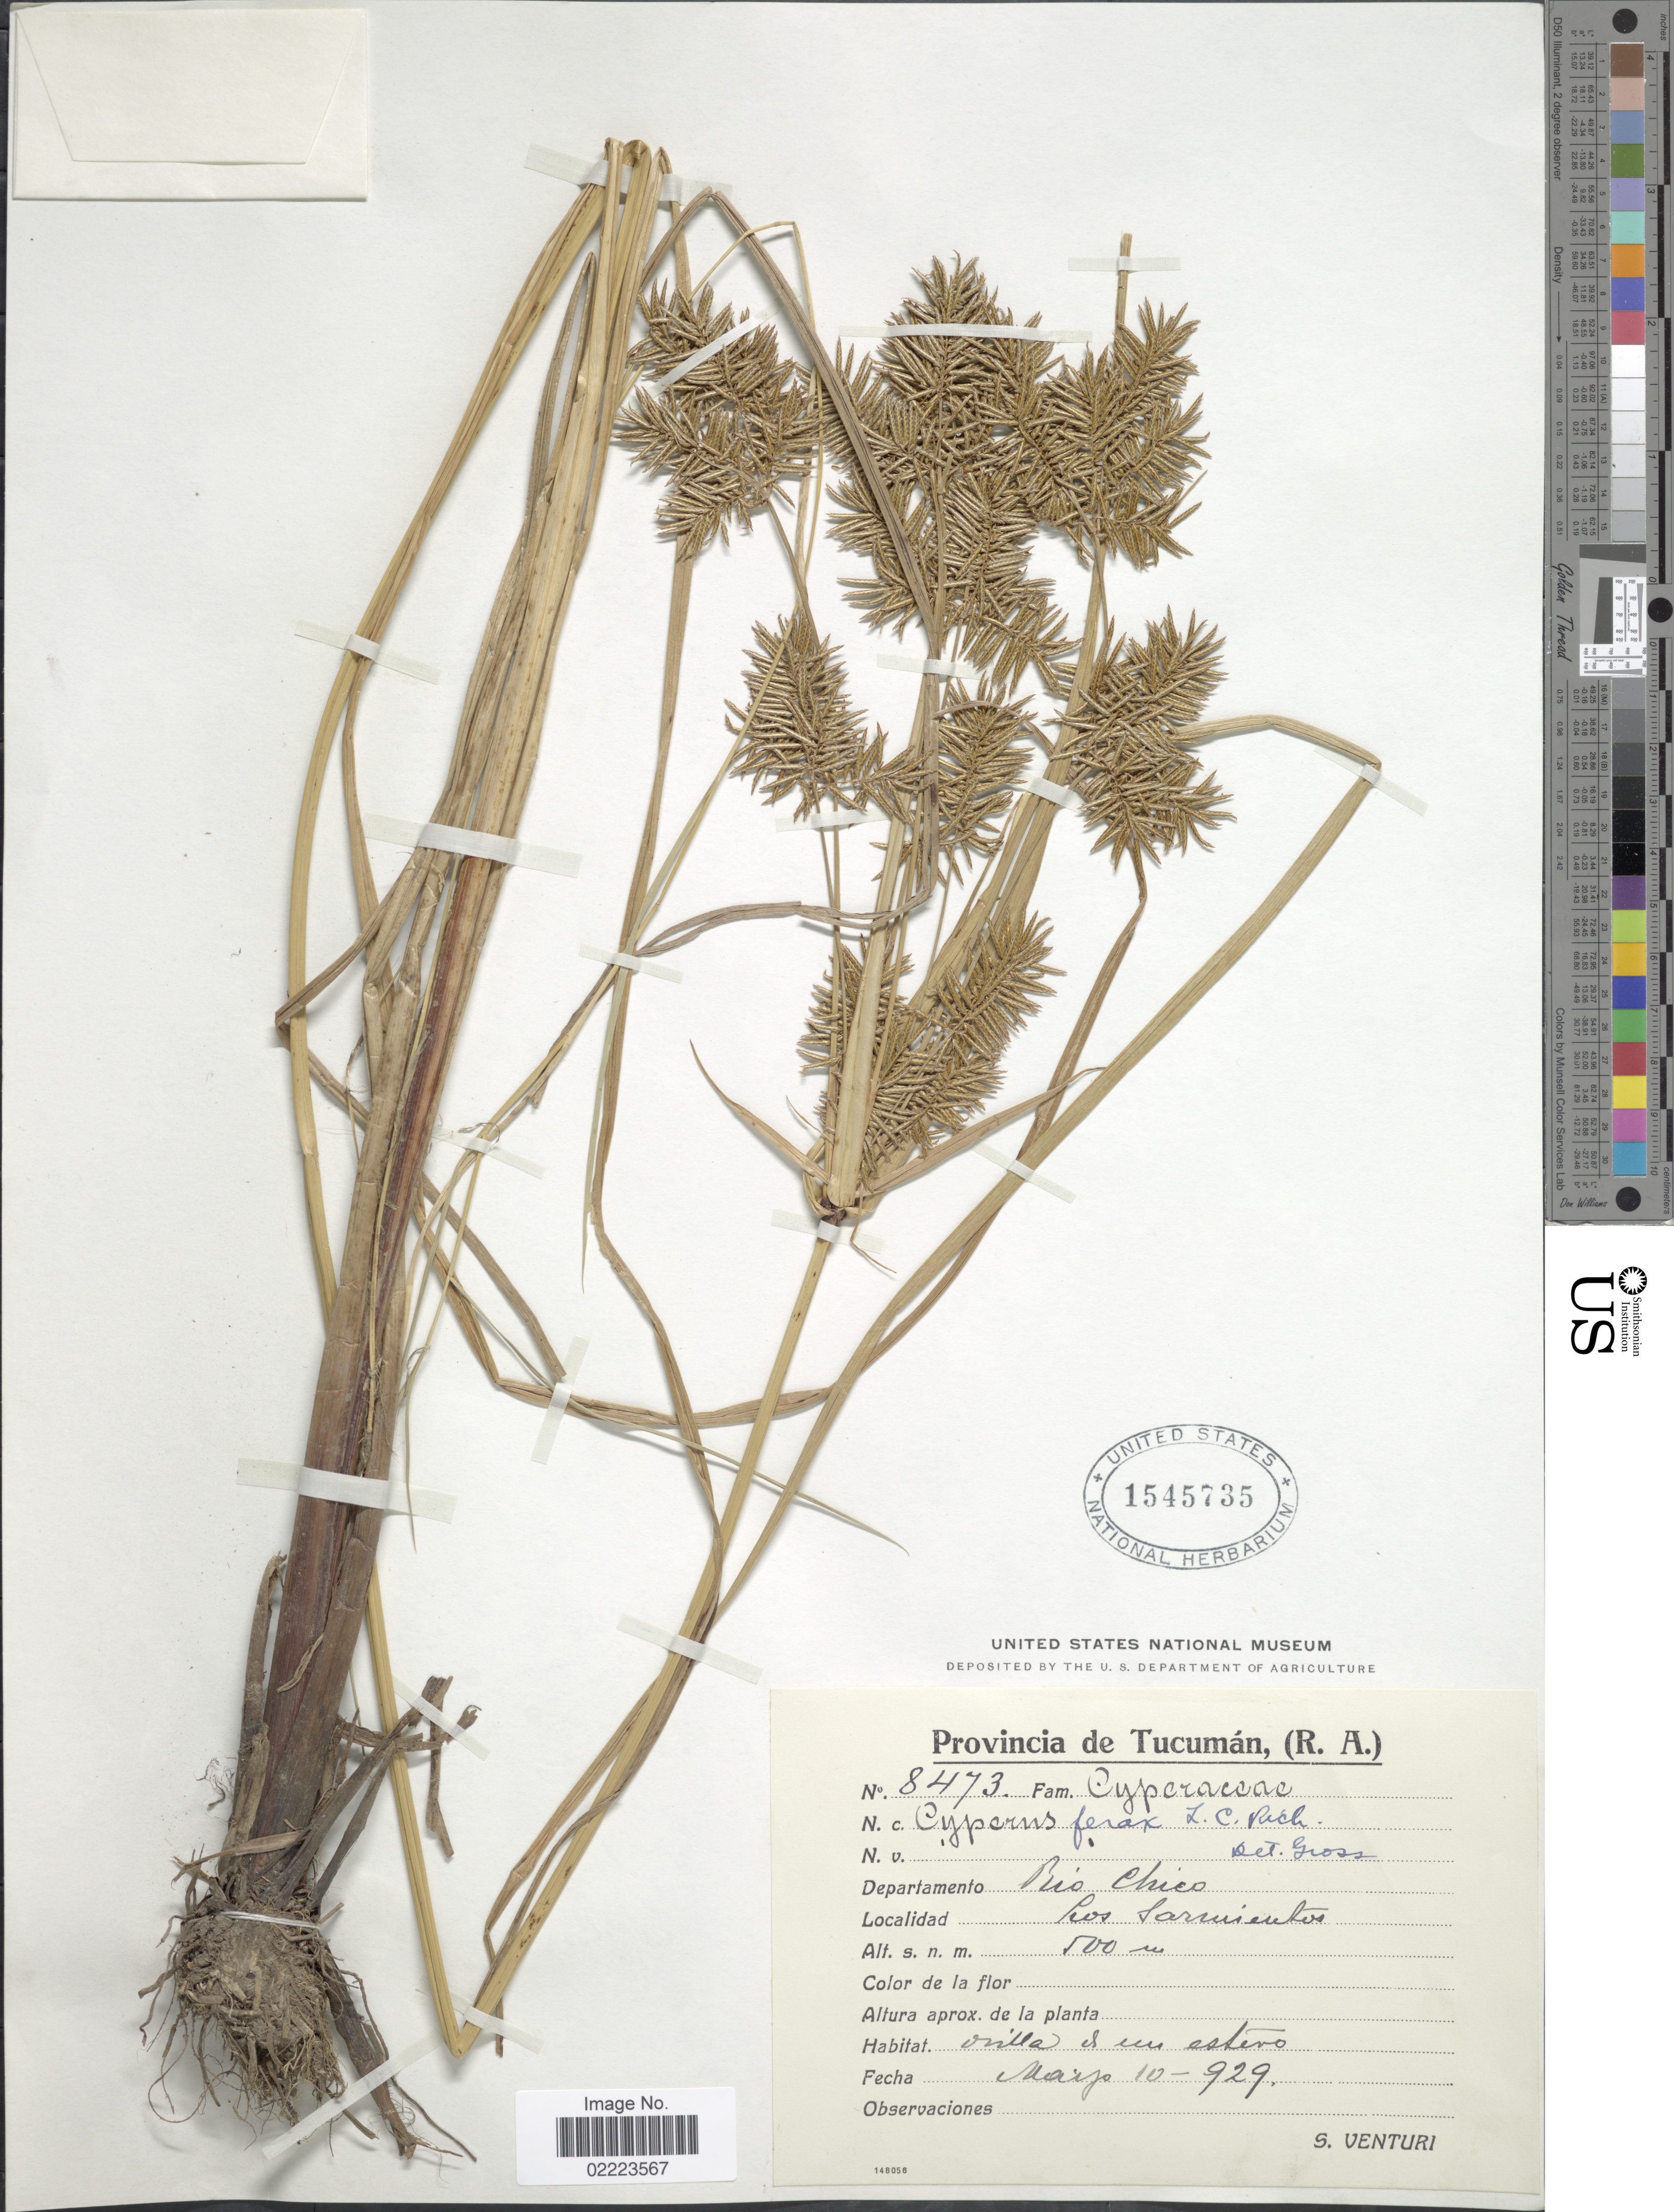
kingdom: Plantae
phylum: Tracheophyta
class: Liliopsida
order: Poales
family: Cyperaceae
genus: Cyperus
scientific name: Cyperus odoratus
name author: L.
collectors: S. Venturi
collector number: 8473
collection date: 1929-03-10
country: Argentina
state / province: Tucuman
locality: (R.A.) Departamento Rio Chico. Los Sarmientos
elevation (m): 500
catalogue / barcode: US 1545735